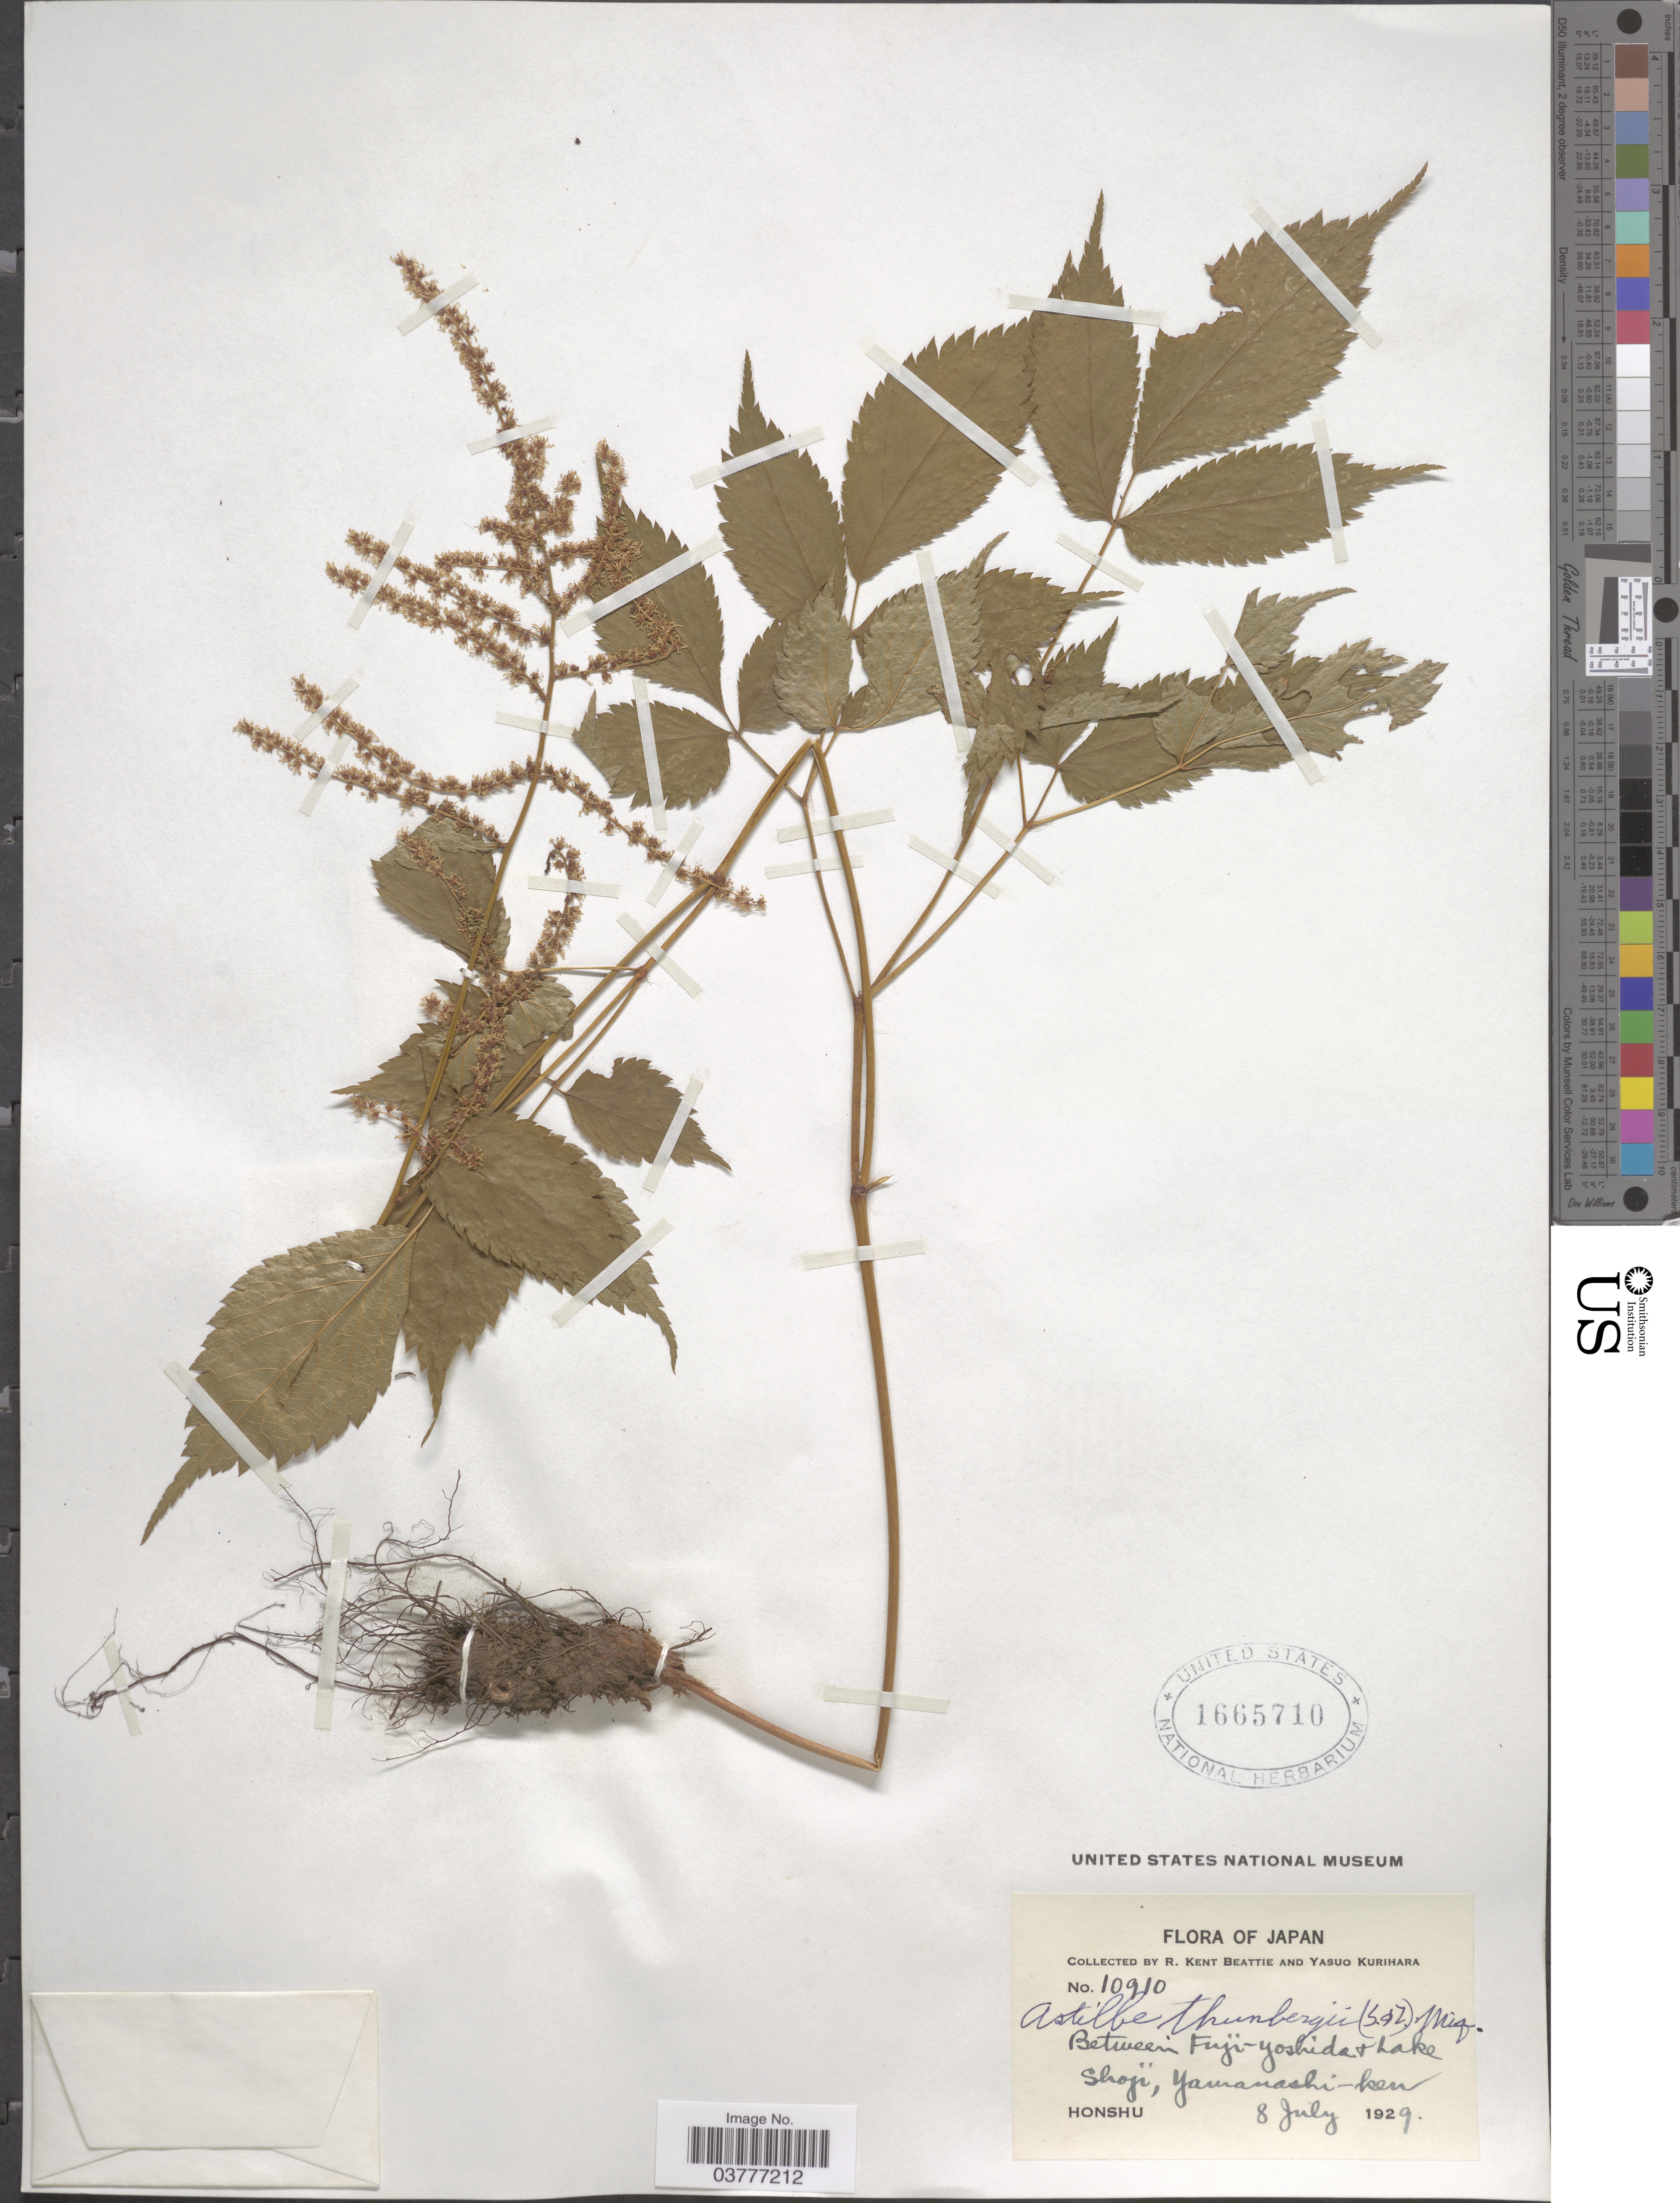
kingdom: Plantae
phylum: Tracheophyta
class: Magnoliopsida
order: Saxifragales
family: Saxifragaceae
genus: Astilbe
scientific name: Astilbe thunbergii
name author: (Siebold & Zucc.) Miq.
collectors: R. K. Beattie & Y. Kurihara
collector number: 10910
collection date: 1929-07-08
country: Japan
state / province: Yamanasi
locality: Between Fuji-Yoshide & Lake Shoji, Yamanashi-ken. Honshu.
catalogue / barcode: US 1665710